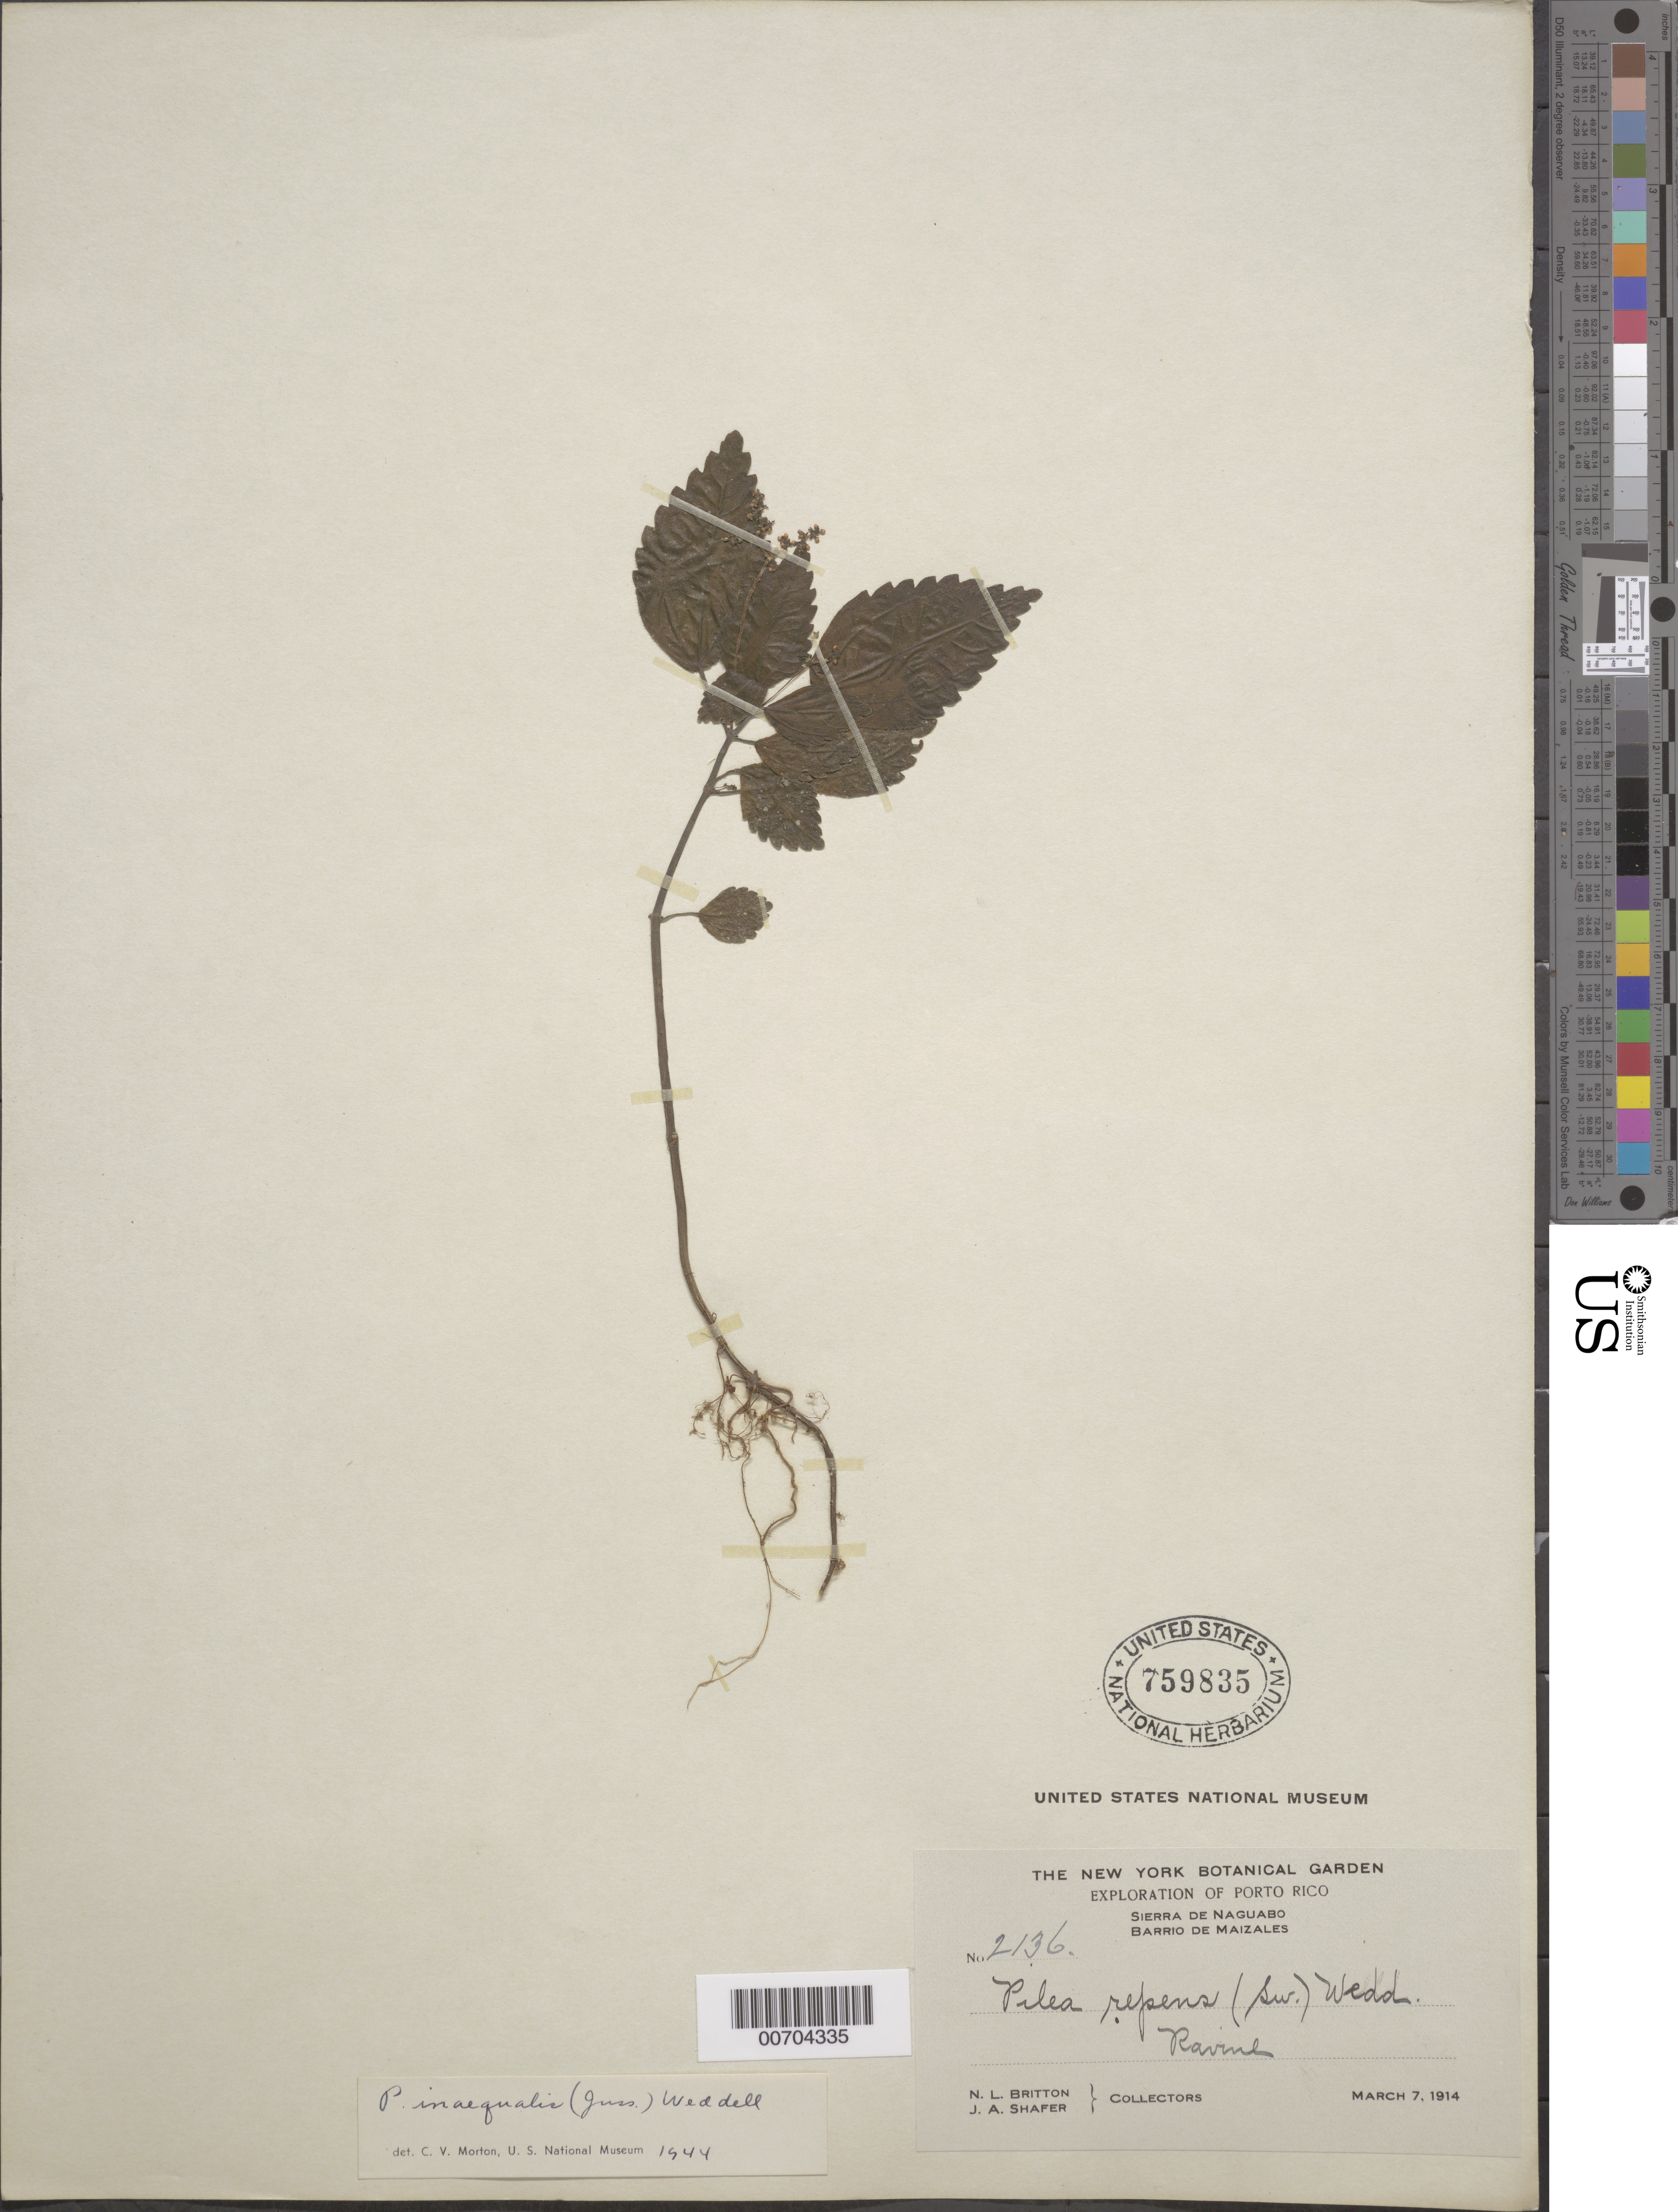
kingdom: Plantae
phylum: Tracheophyta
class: Magnoliopsida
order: Rosales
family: Urticaceae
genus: Pilea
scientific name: Pilea inaequalis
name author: (Juss. ex Poir.) Wedd.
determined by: Morton, C. V.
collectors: N. Britton & J. A. Shafer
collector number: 2136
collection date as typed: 07 Mar 1914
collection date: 1914-03-07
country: Puerto Rico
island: Greater Antilles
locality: Sierra de Naguabo, Barrio de Maizales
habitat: Ravine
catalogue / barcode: US 759835